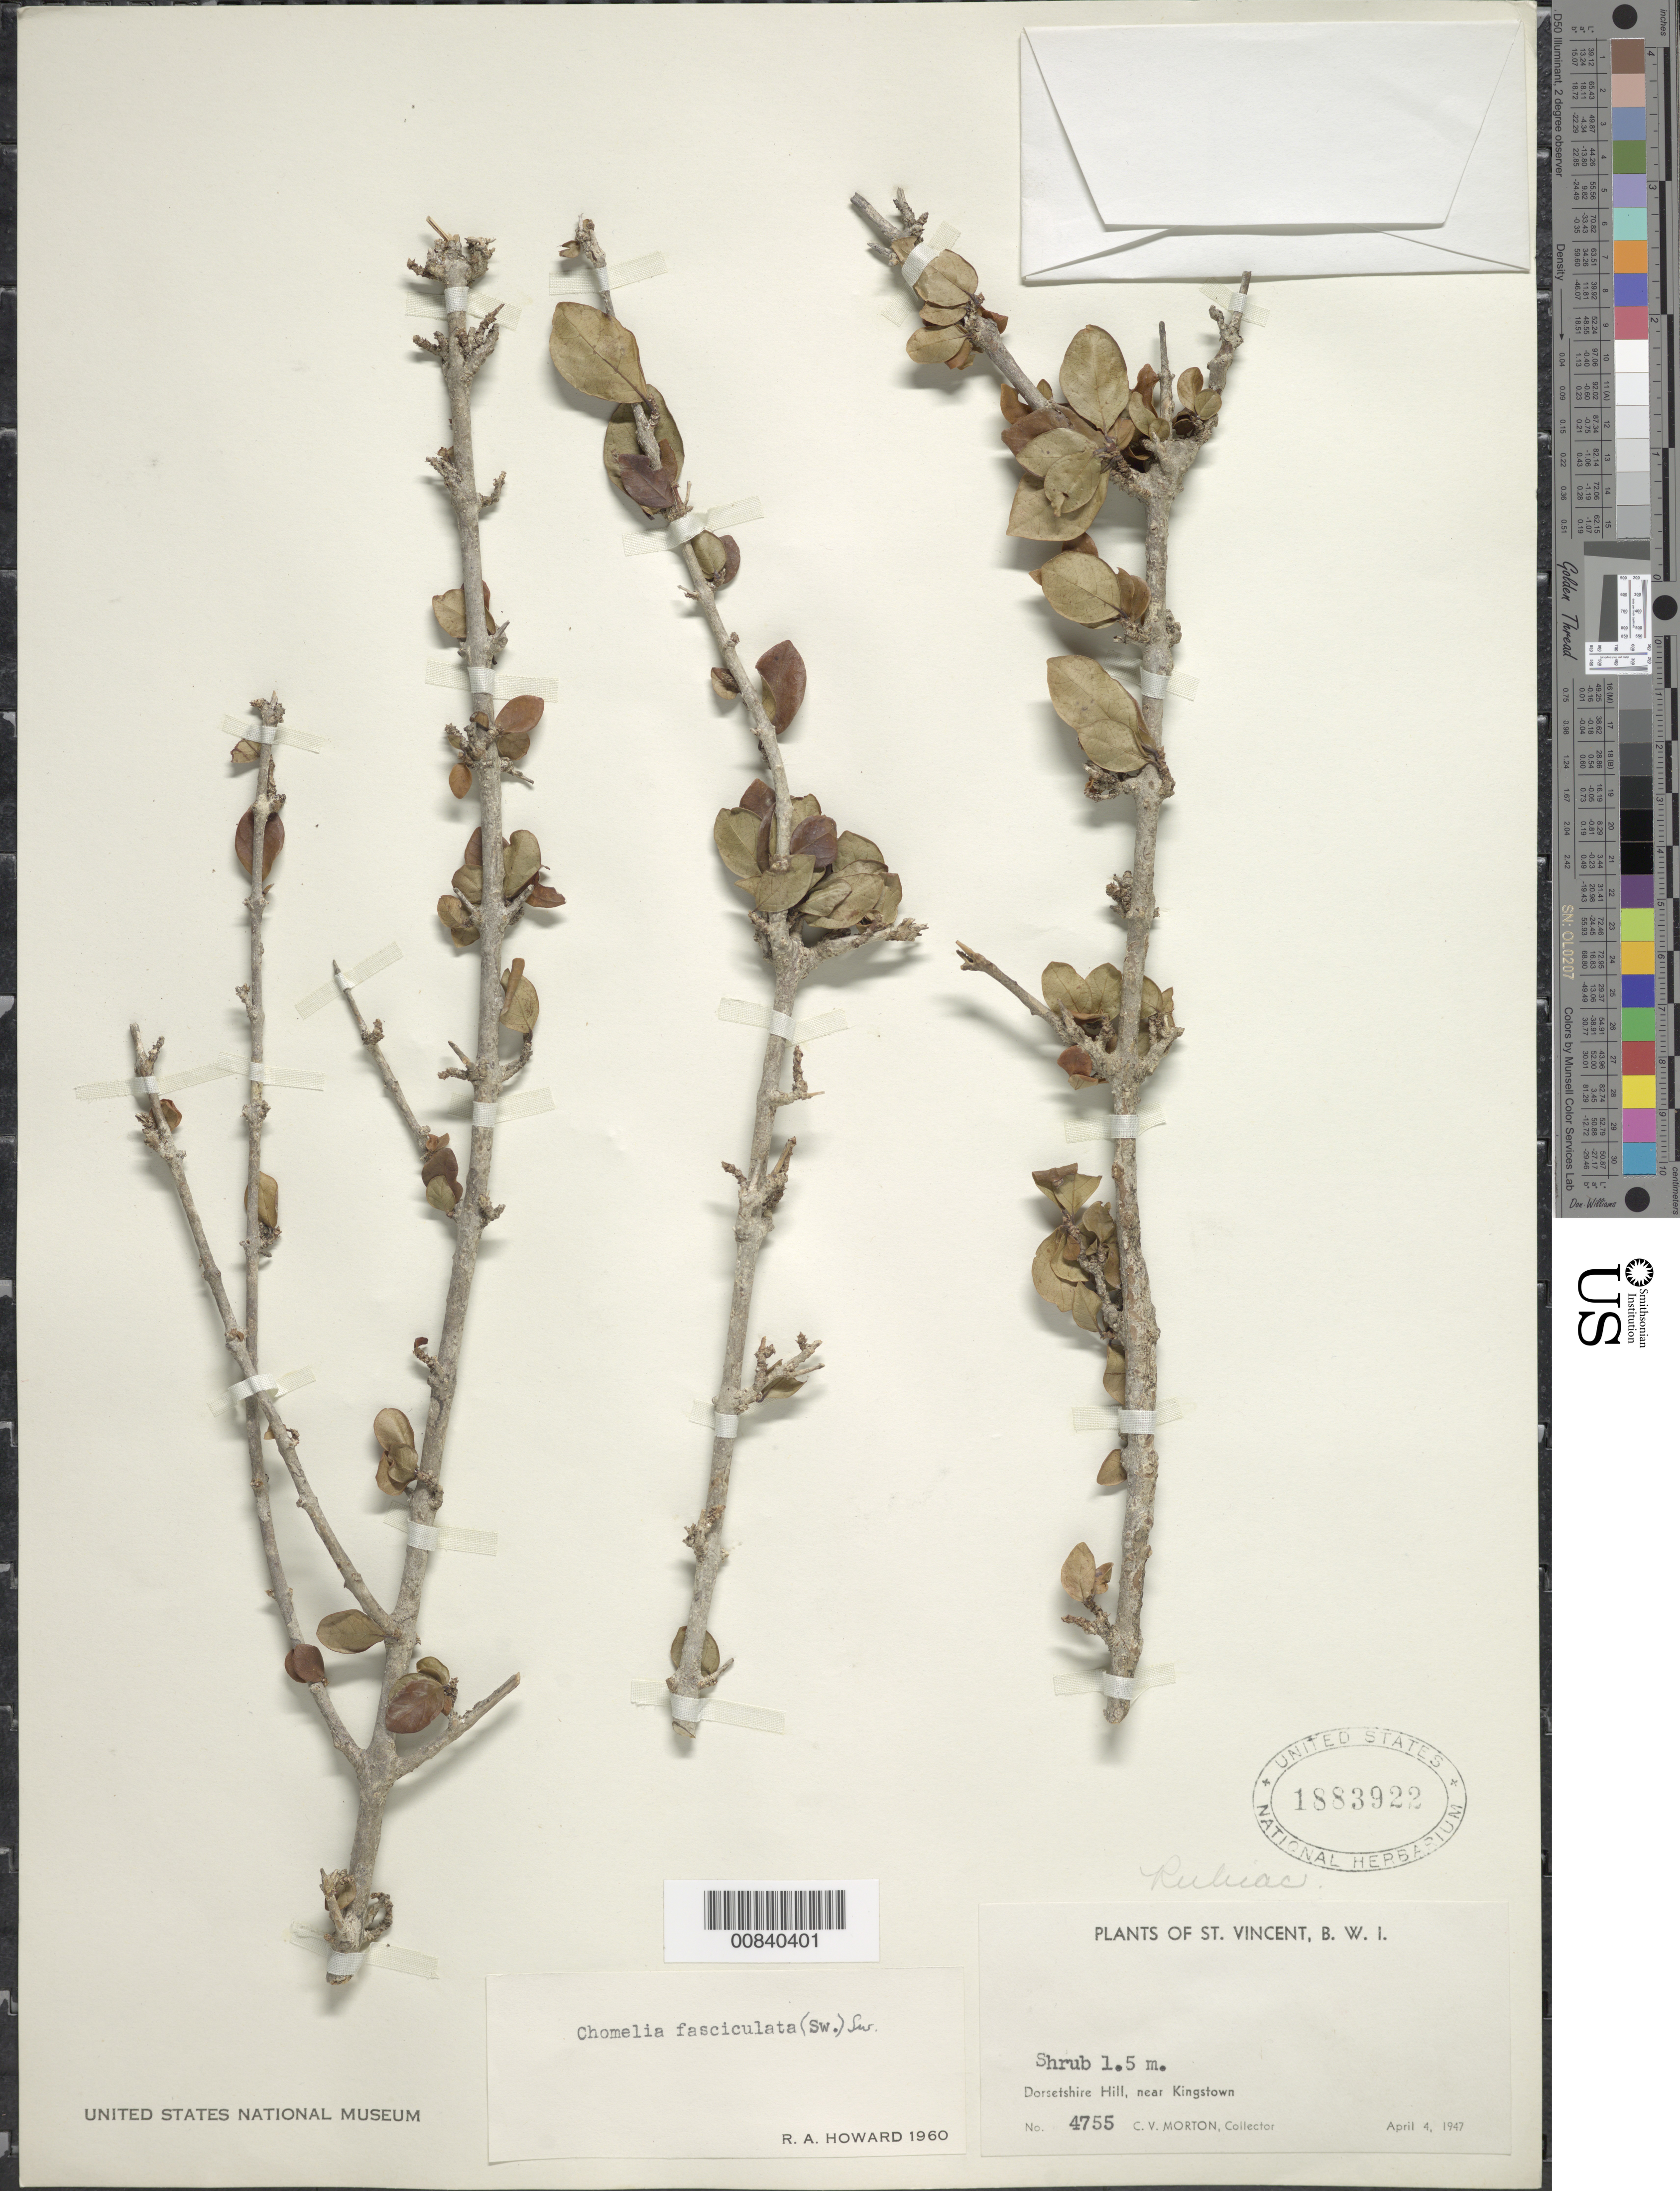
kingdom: Plantae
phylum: Tracheophyta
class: Magnoliopsida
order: Gentianales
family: Rubiaceae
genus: Chomelia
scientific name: Chomelia fasciculata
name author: (Sw.) Sw.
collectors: C. V. Morton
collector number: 4755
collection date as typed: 04 Apr 1947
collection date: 1947-04-04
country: St. Vincent - Grenadines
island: St. Vincent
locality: Dorsetshire Hill, near Kingstown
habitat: Hill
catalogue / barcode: US 1883922